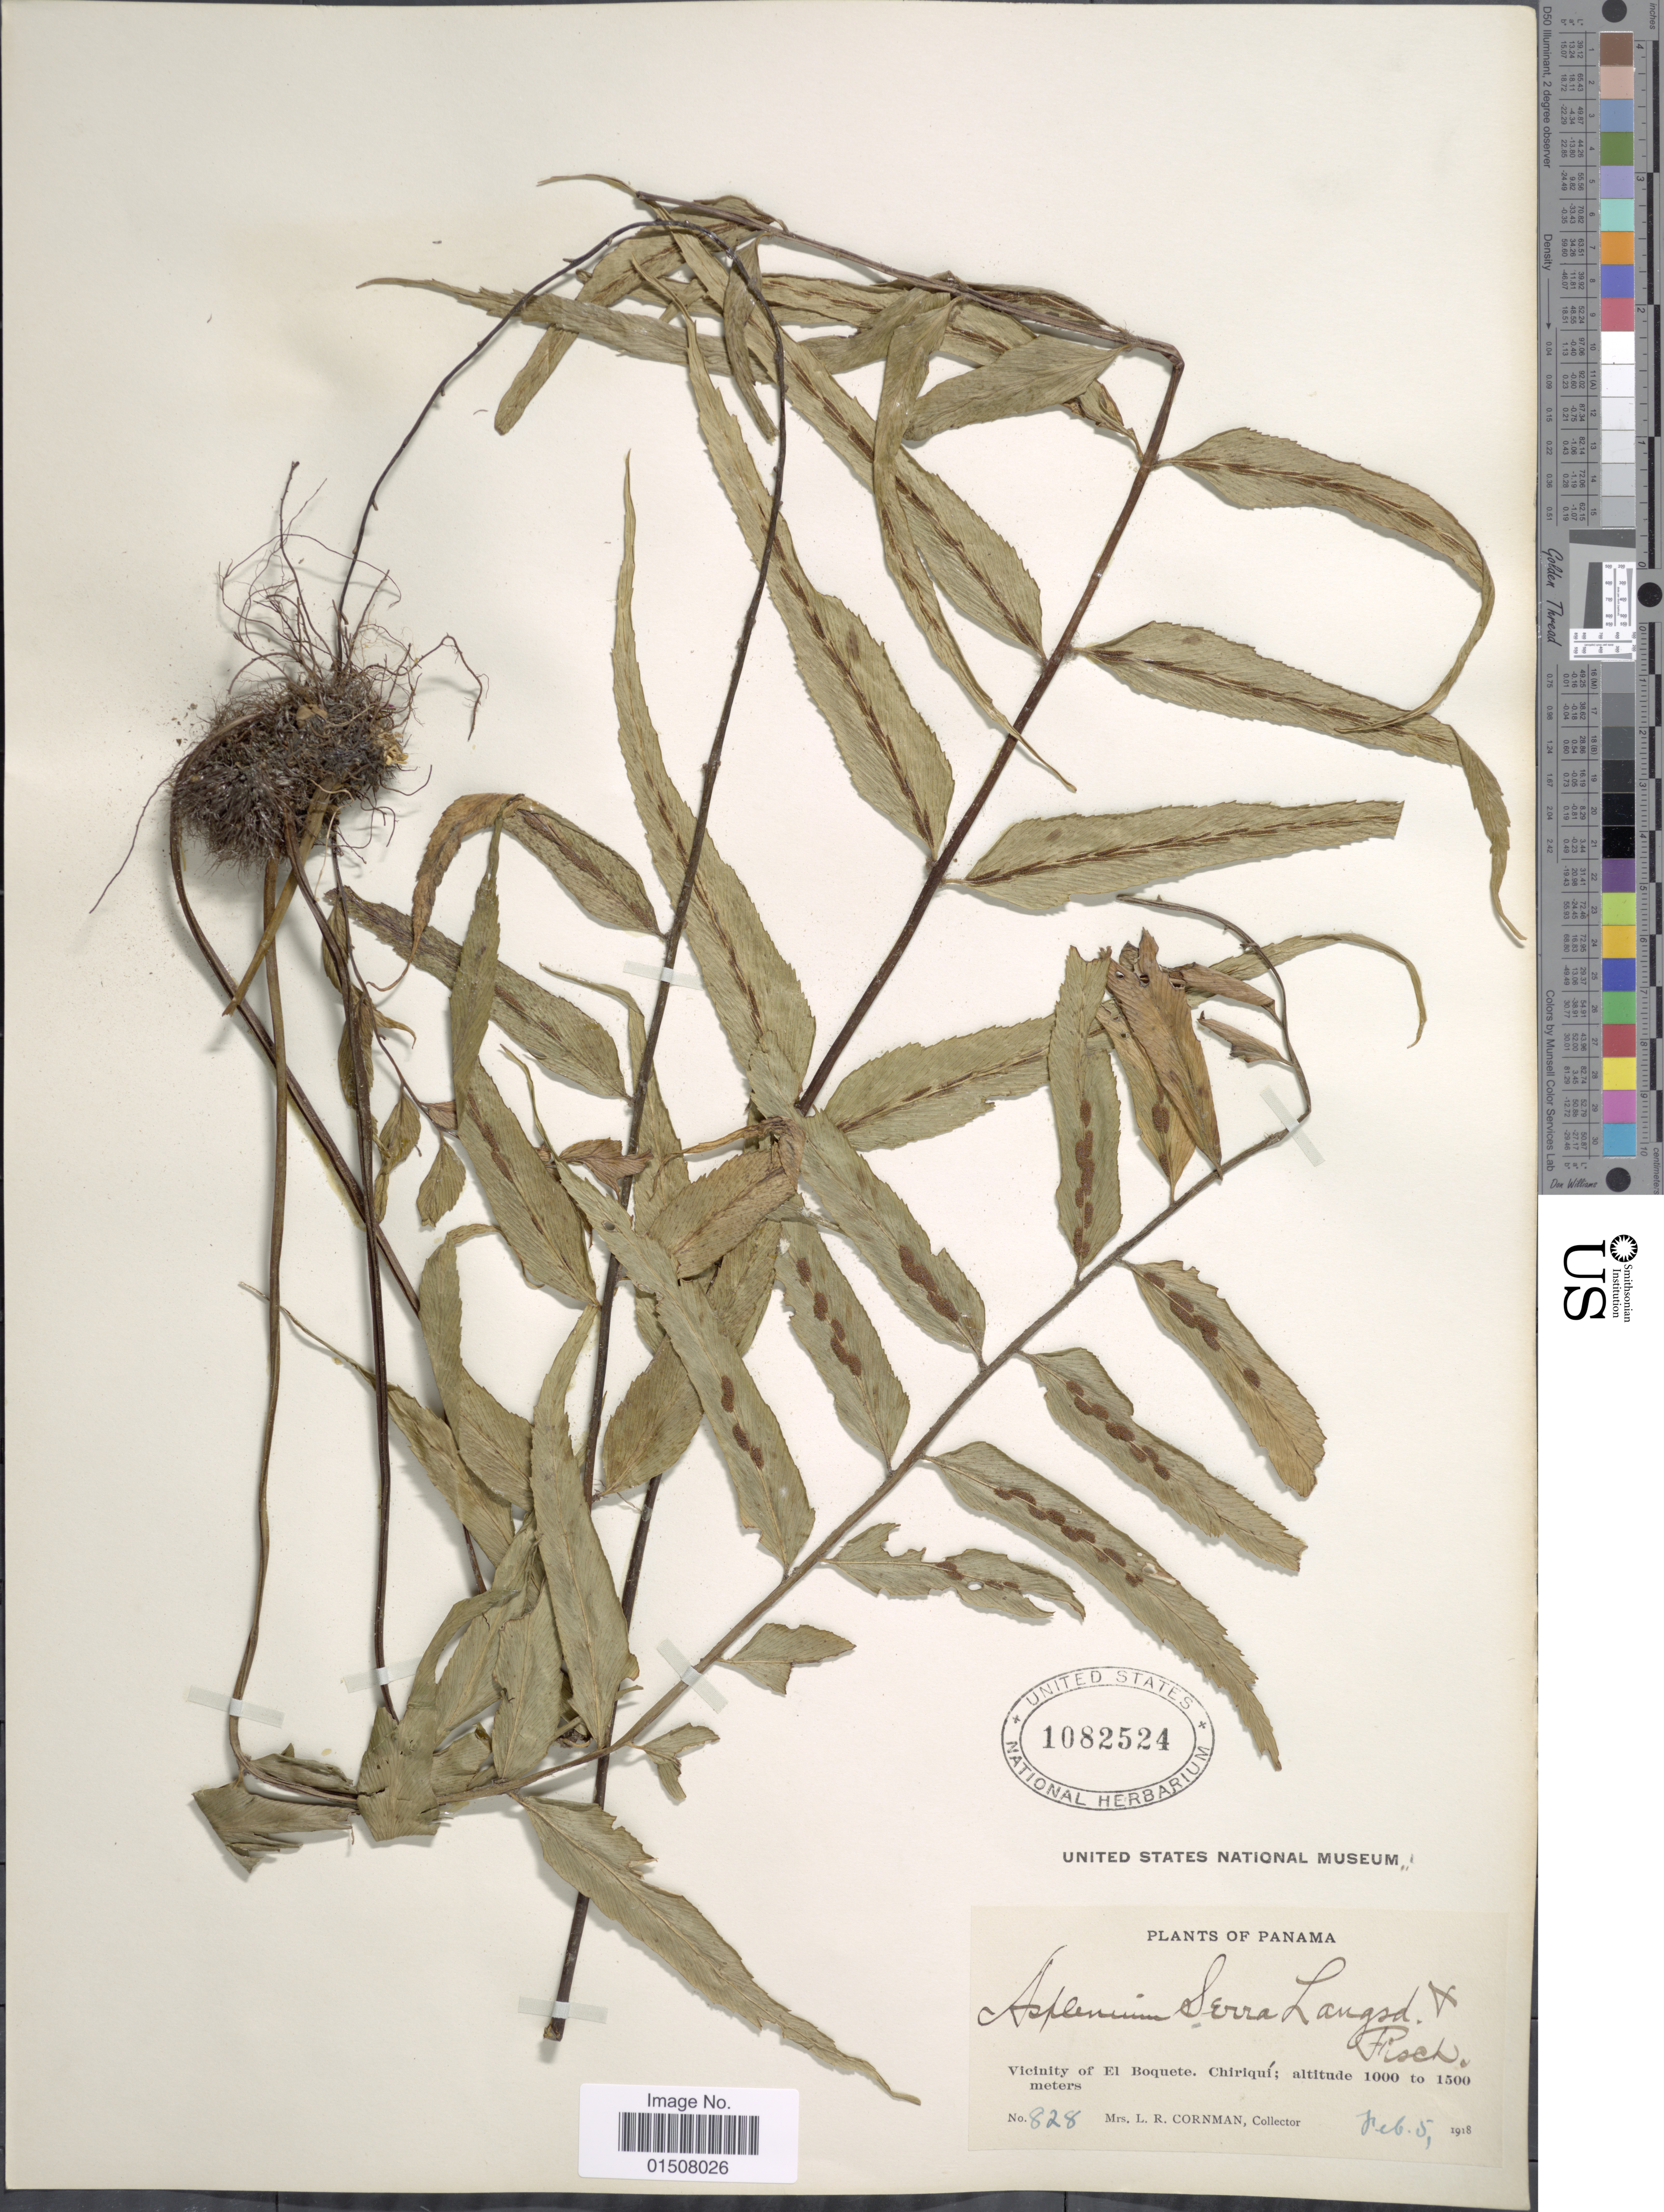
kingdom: Plantae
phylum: Tracheophyta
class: Polypodiopsida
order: Polypodiales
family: Aspleniaceae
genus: Asplenium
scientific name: Asplenium serra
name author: Langsd. & Fisch.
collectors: L. Cornman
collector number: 828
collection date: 1918-02-05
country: Panama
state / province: Chiriqui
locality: Vicinity of El Boquete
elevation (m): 1000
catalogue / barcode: US 1082524